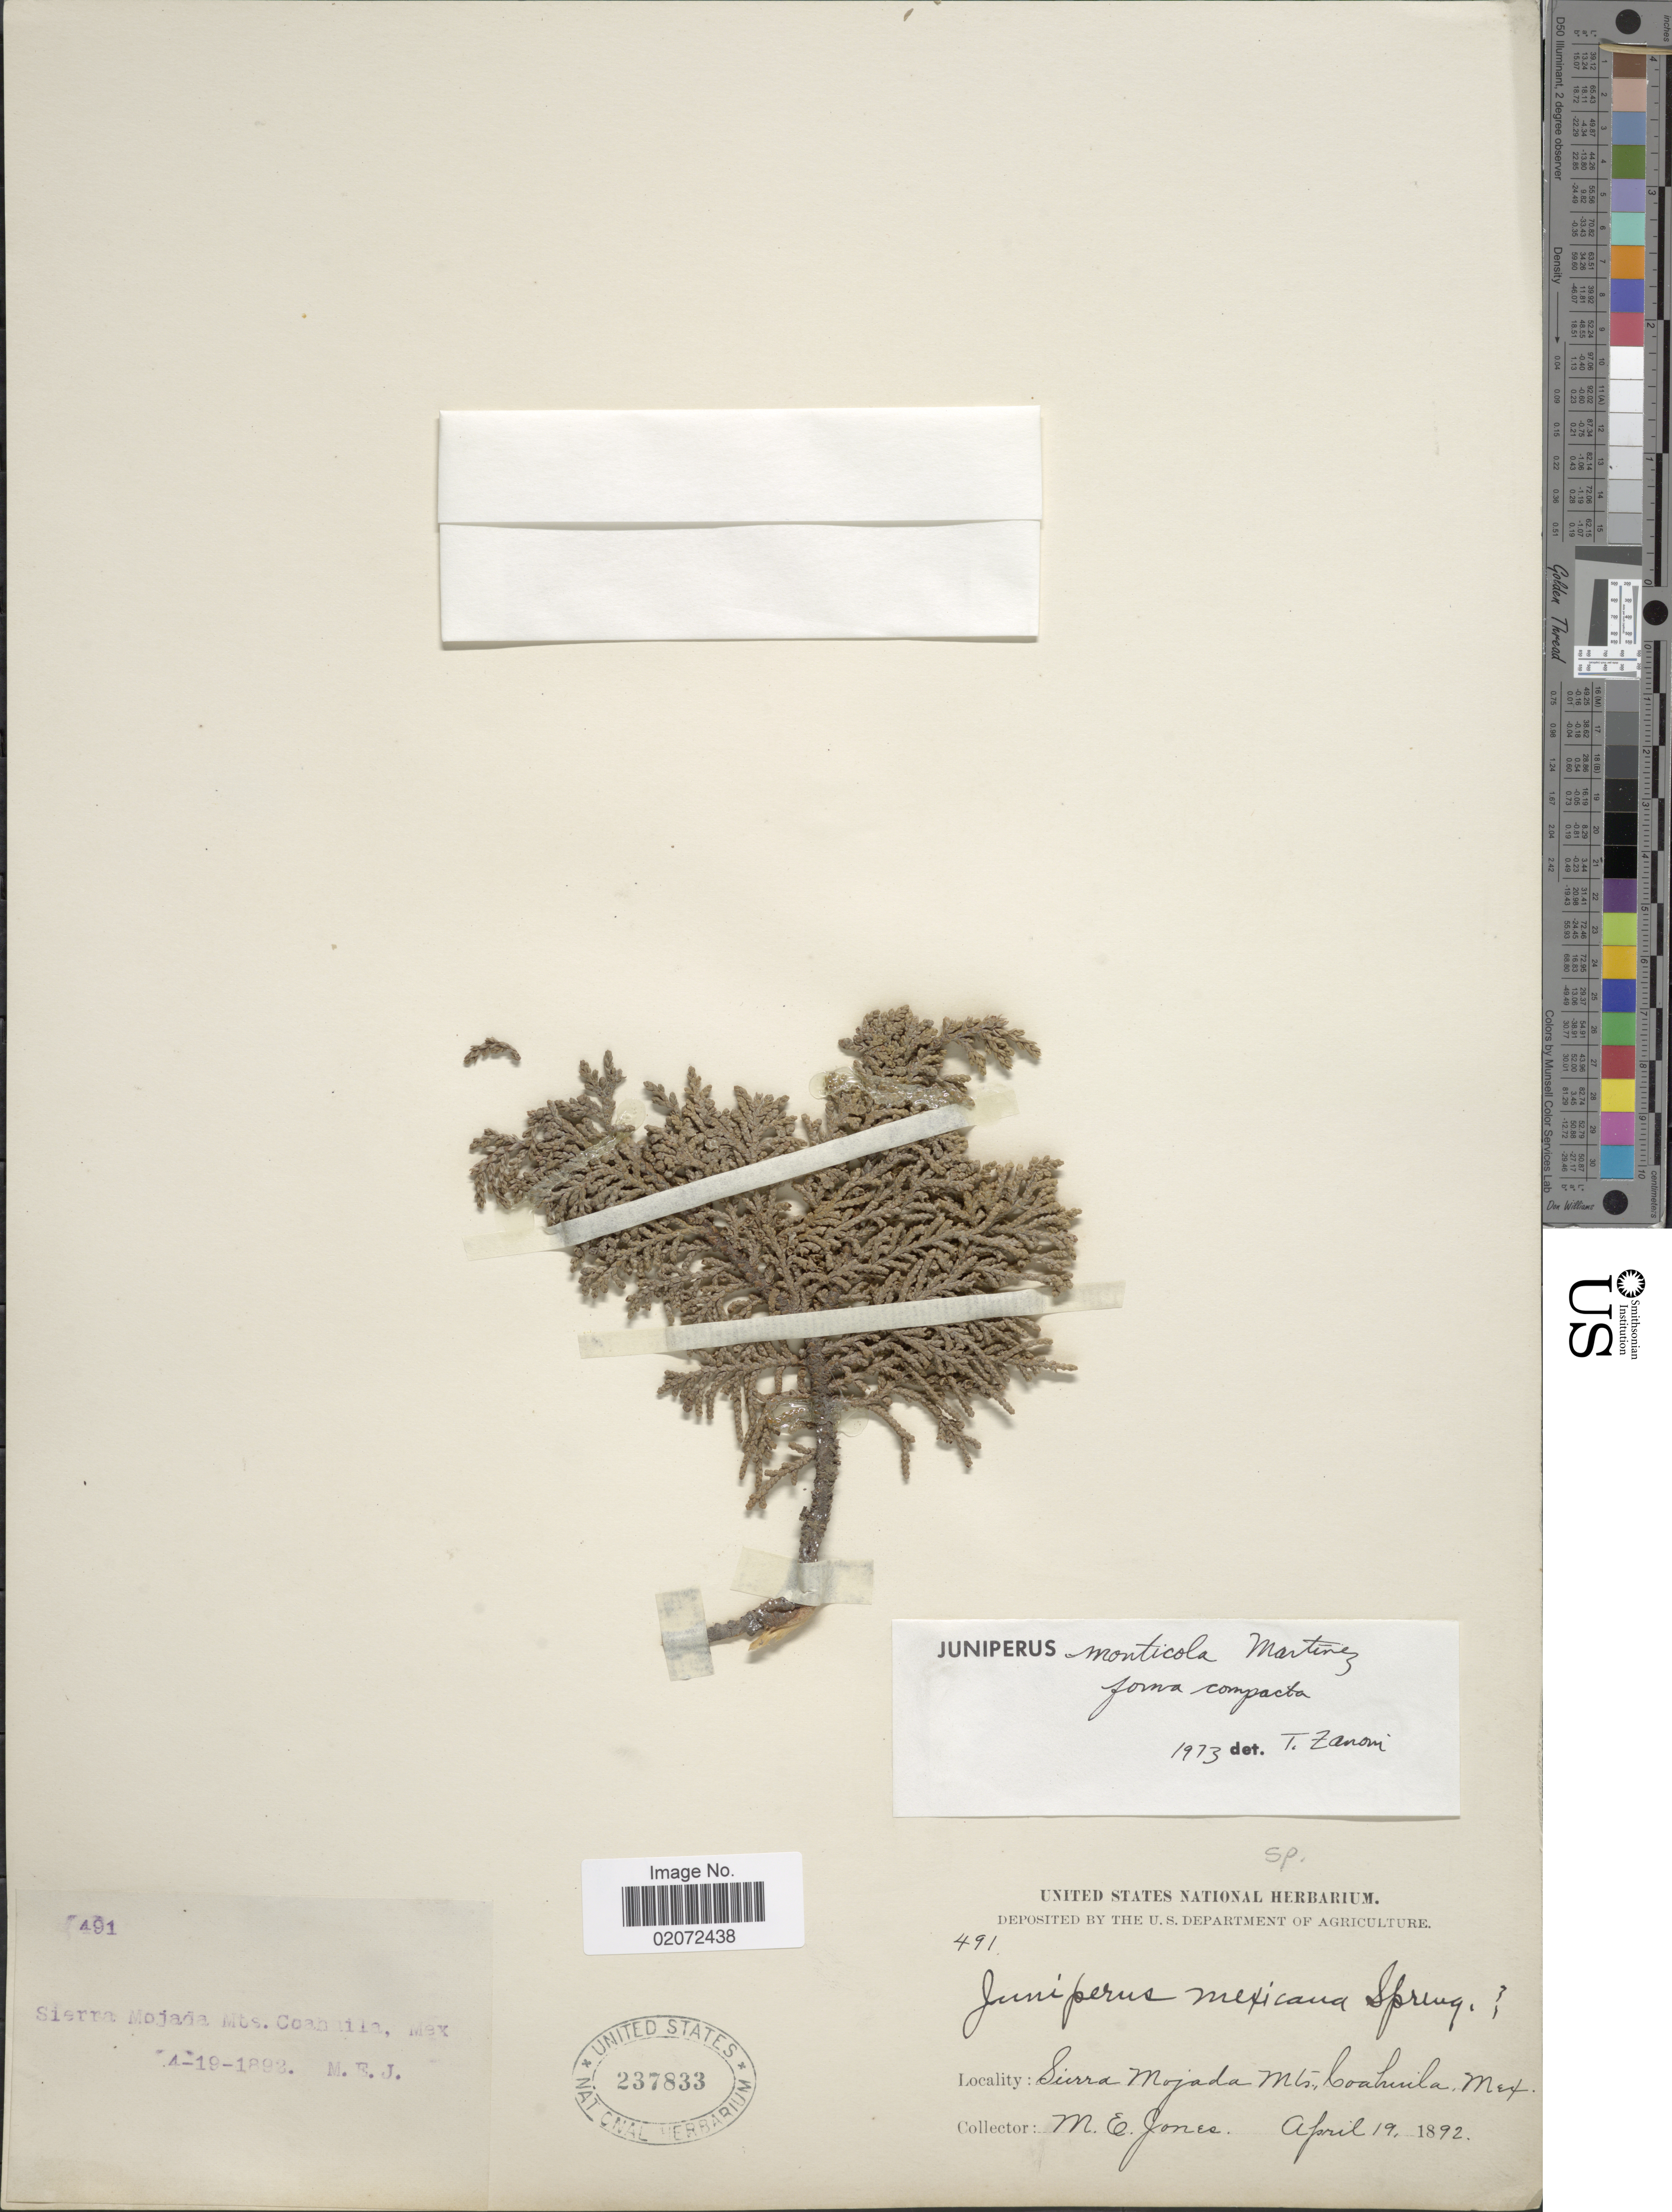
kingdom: Plantae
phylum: Tracheophyta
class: Pinopsida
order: Pinales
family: Cupressaceae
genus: Juniperus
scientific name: Juniperus monticola f. compacta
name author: Martínez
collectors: M. E. Jones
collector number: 491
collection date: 1892-04-19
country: Mexico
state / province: Coahuila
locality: Sierra Mojada Mts.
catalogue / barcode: US 237833